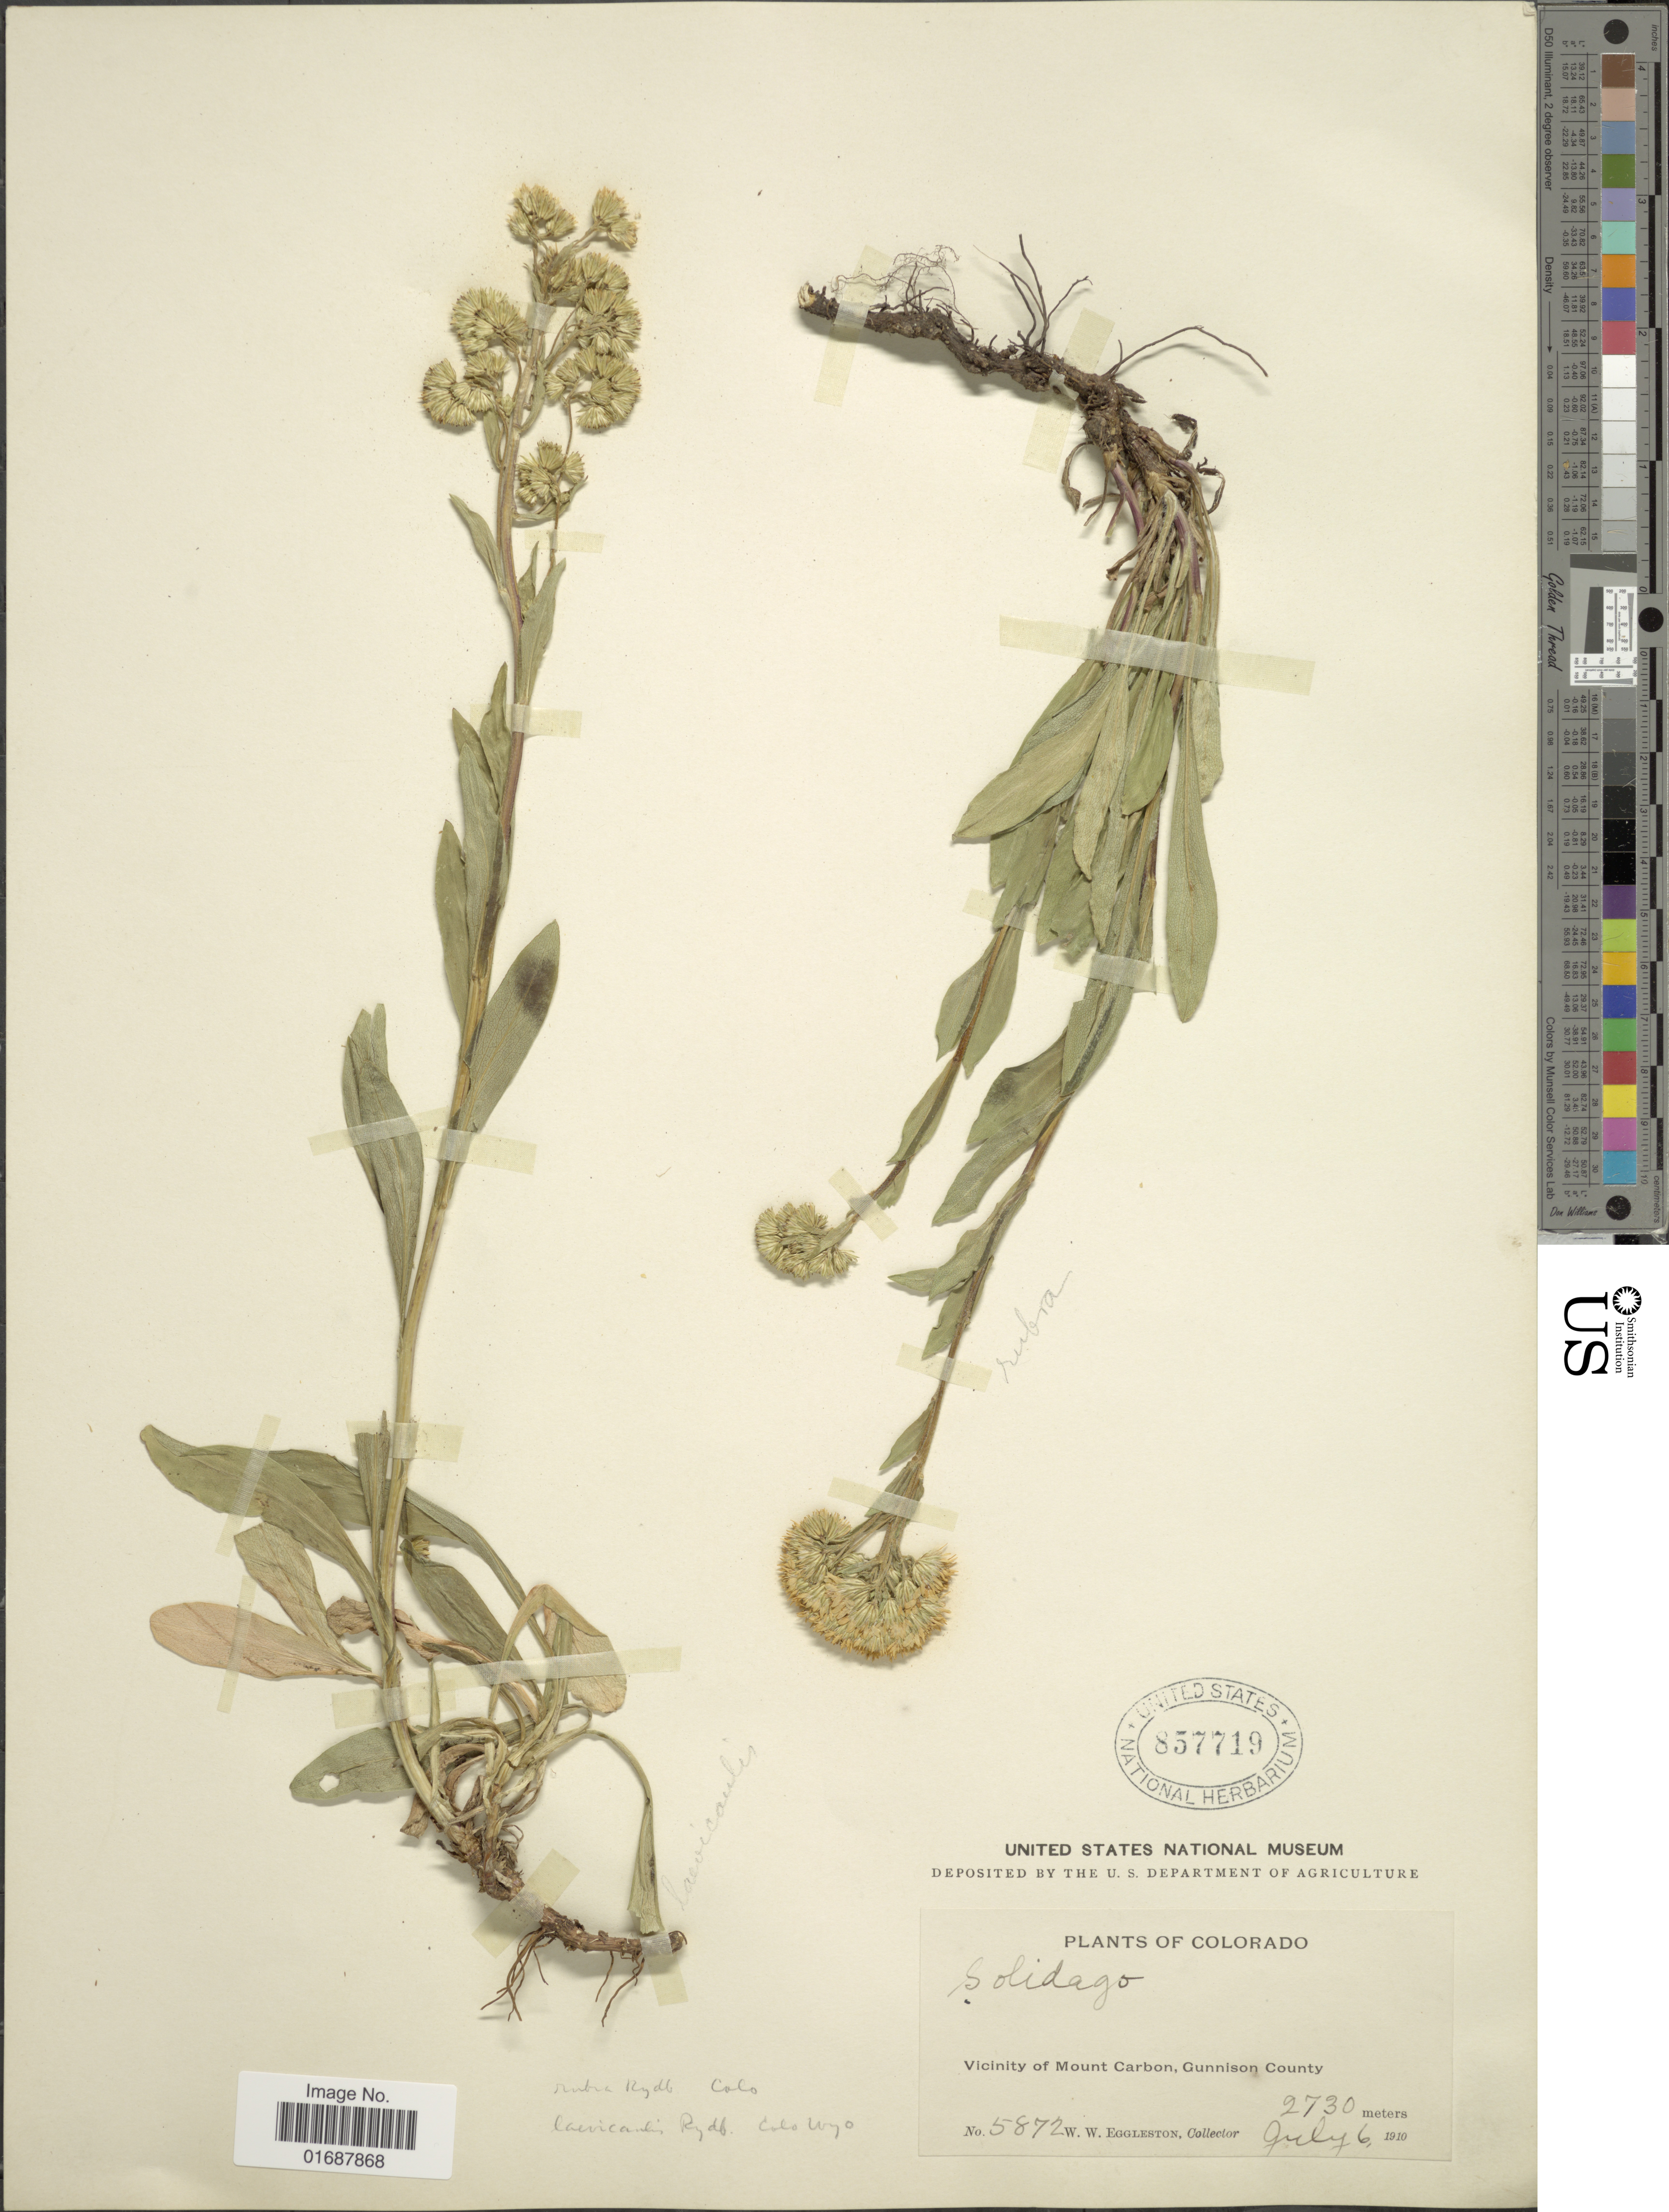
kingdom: Plantae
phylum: Tracheophyta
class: Magnoliopsida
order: Asterales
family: Asteraceae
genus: Solidago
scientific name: Solidago laevicaulis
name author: Rydb.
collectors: W. W. Eggleston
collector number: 5872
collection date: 1910-07-06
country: United States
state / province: Colorado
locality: Colorado, Vicinity of Mount Carbon, Gunnison County.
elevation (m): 2730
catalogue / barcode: US 857719